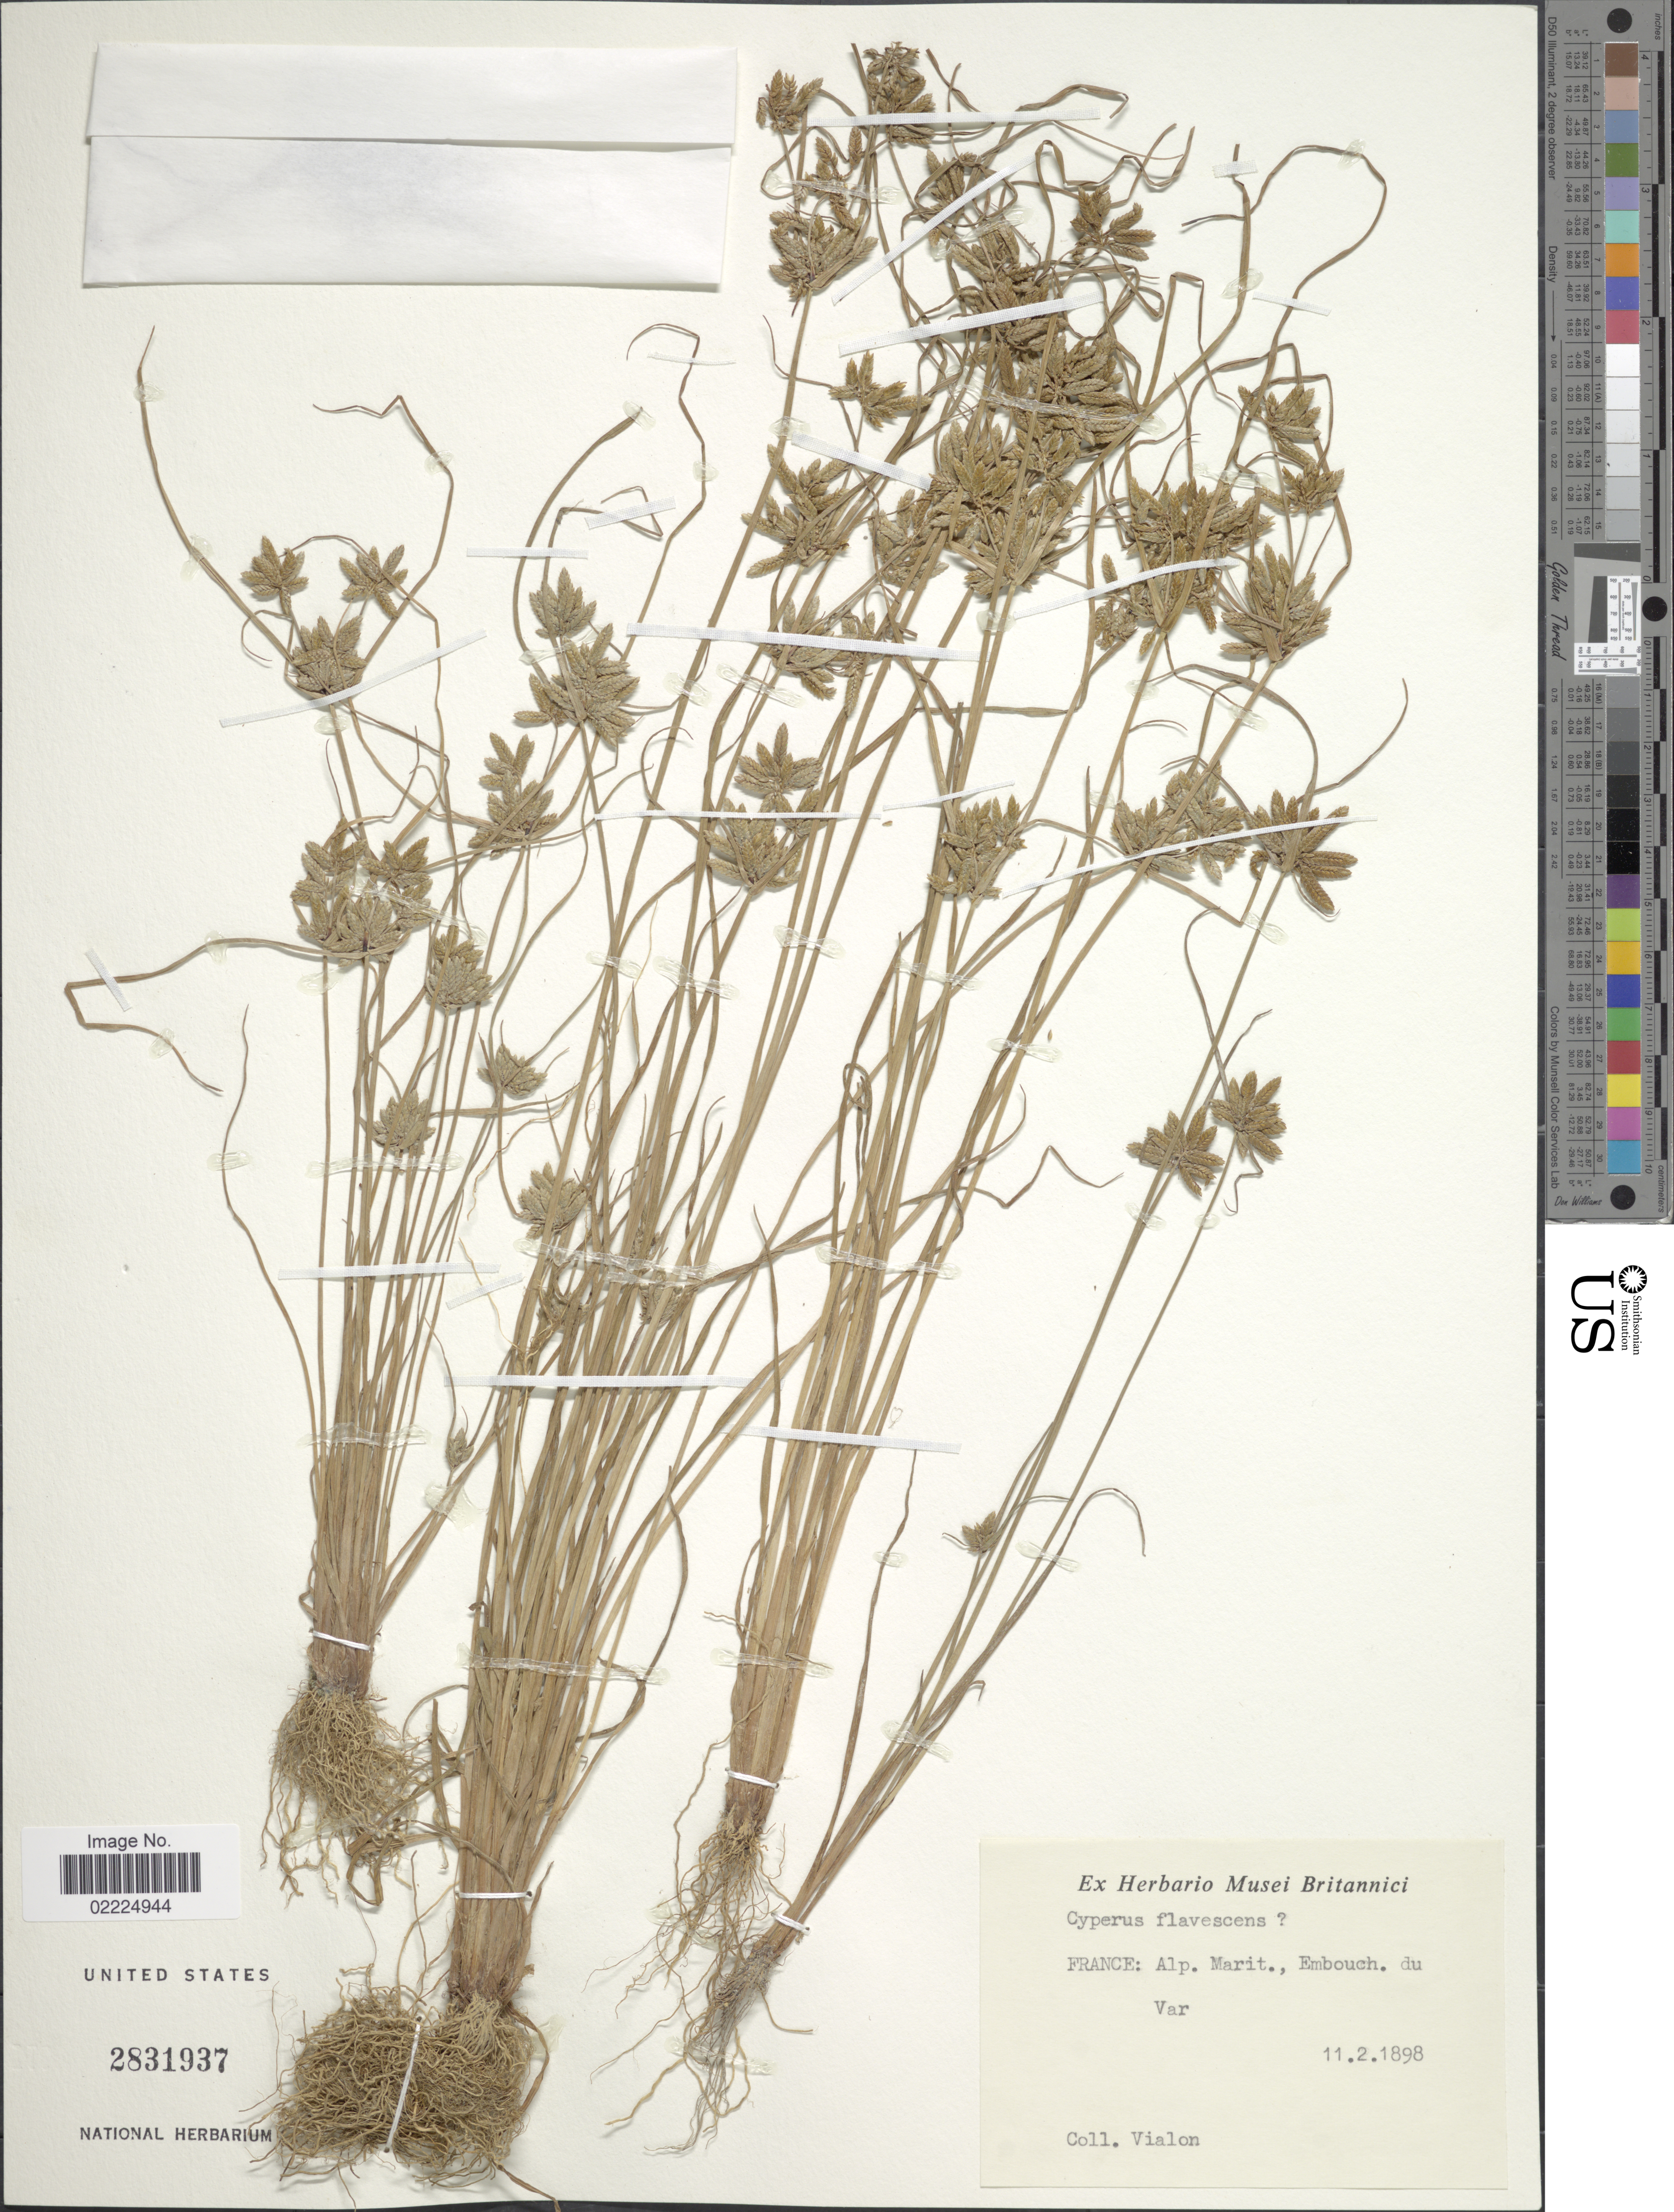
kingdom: Plantae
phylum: Tracheophyta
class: Liliopsida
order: Poales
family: Cyperaceae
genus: Cyperus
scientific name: Cyperus flavescens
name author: L.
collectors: Vialon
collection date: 1898-02-11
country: France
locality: Alp. Marit., Embouch. du Var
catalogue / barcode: US 2831937